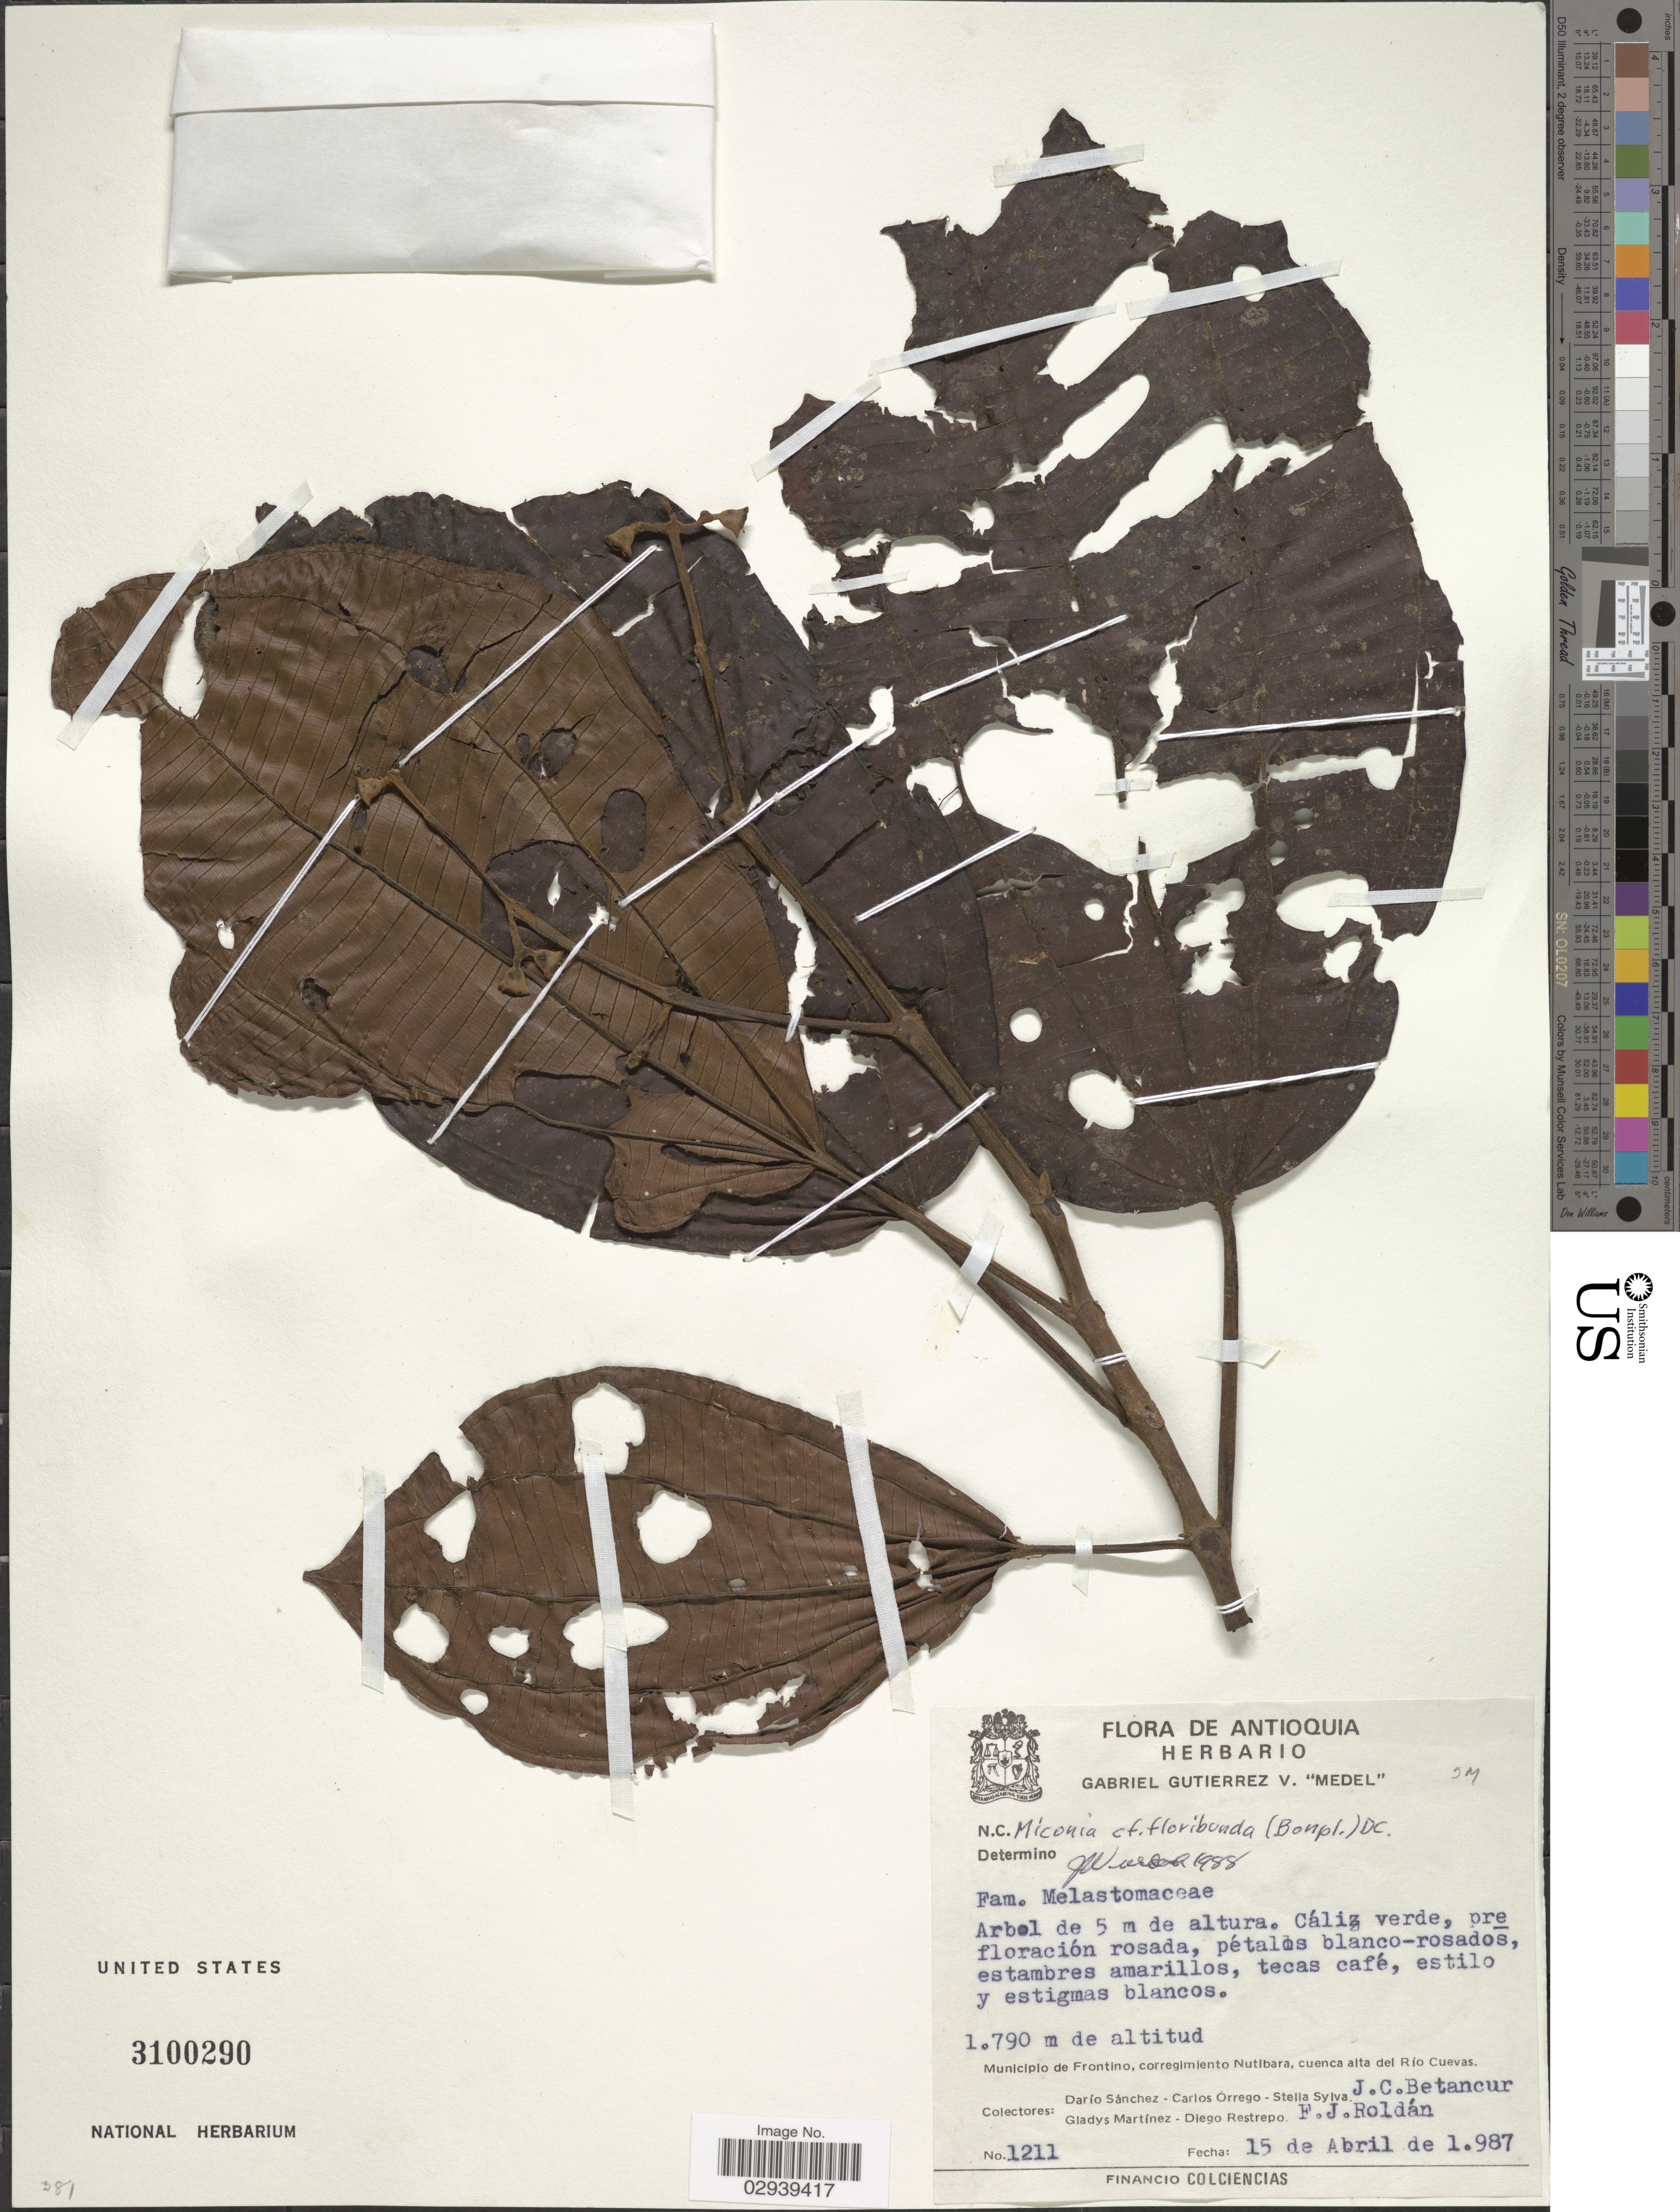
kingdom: Plantae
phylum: Tracheophyta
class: Magnoliopsida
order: Myrtales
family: Melastomataceae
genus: Miconia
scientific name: Miconia floribunda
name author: (Bonpl.) DC.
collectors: D. Sánchez, C. Orrego, S. Sylva, G. Martínez & et al.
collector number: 1211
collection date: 1987-04-15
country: Colombia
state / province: Antioquia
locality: Municipio de Frontino, corregimiento Nutibara, cuenca alta del Río Cuevas.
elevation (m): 1790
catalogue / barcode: US 3100290